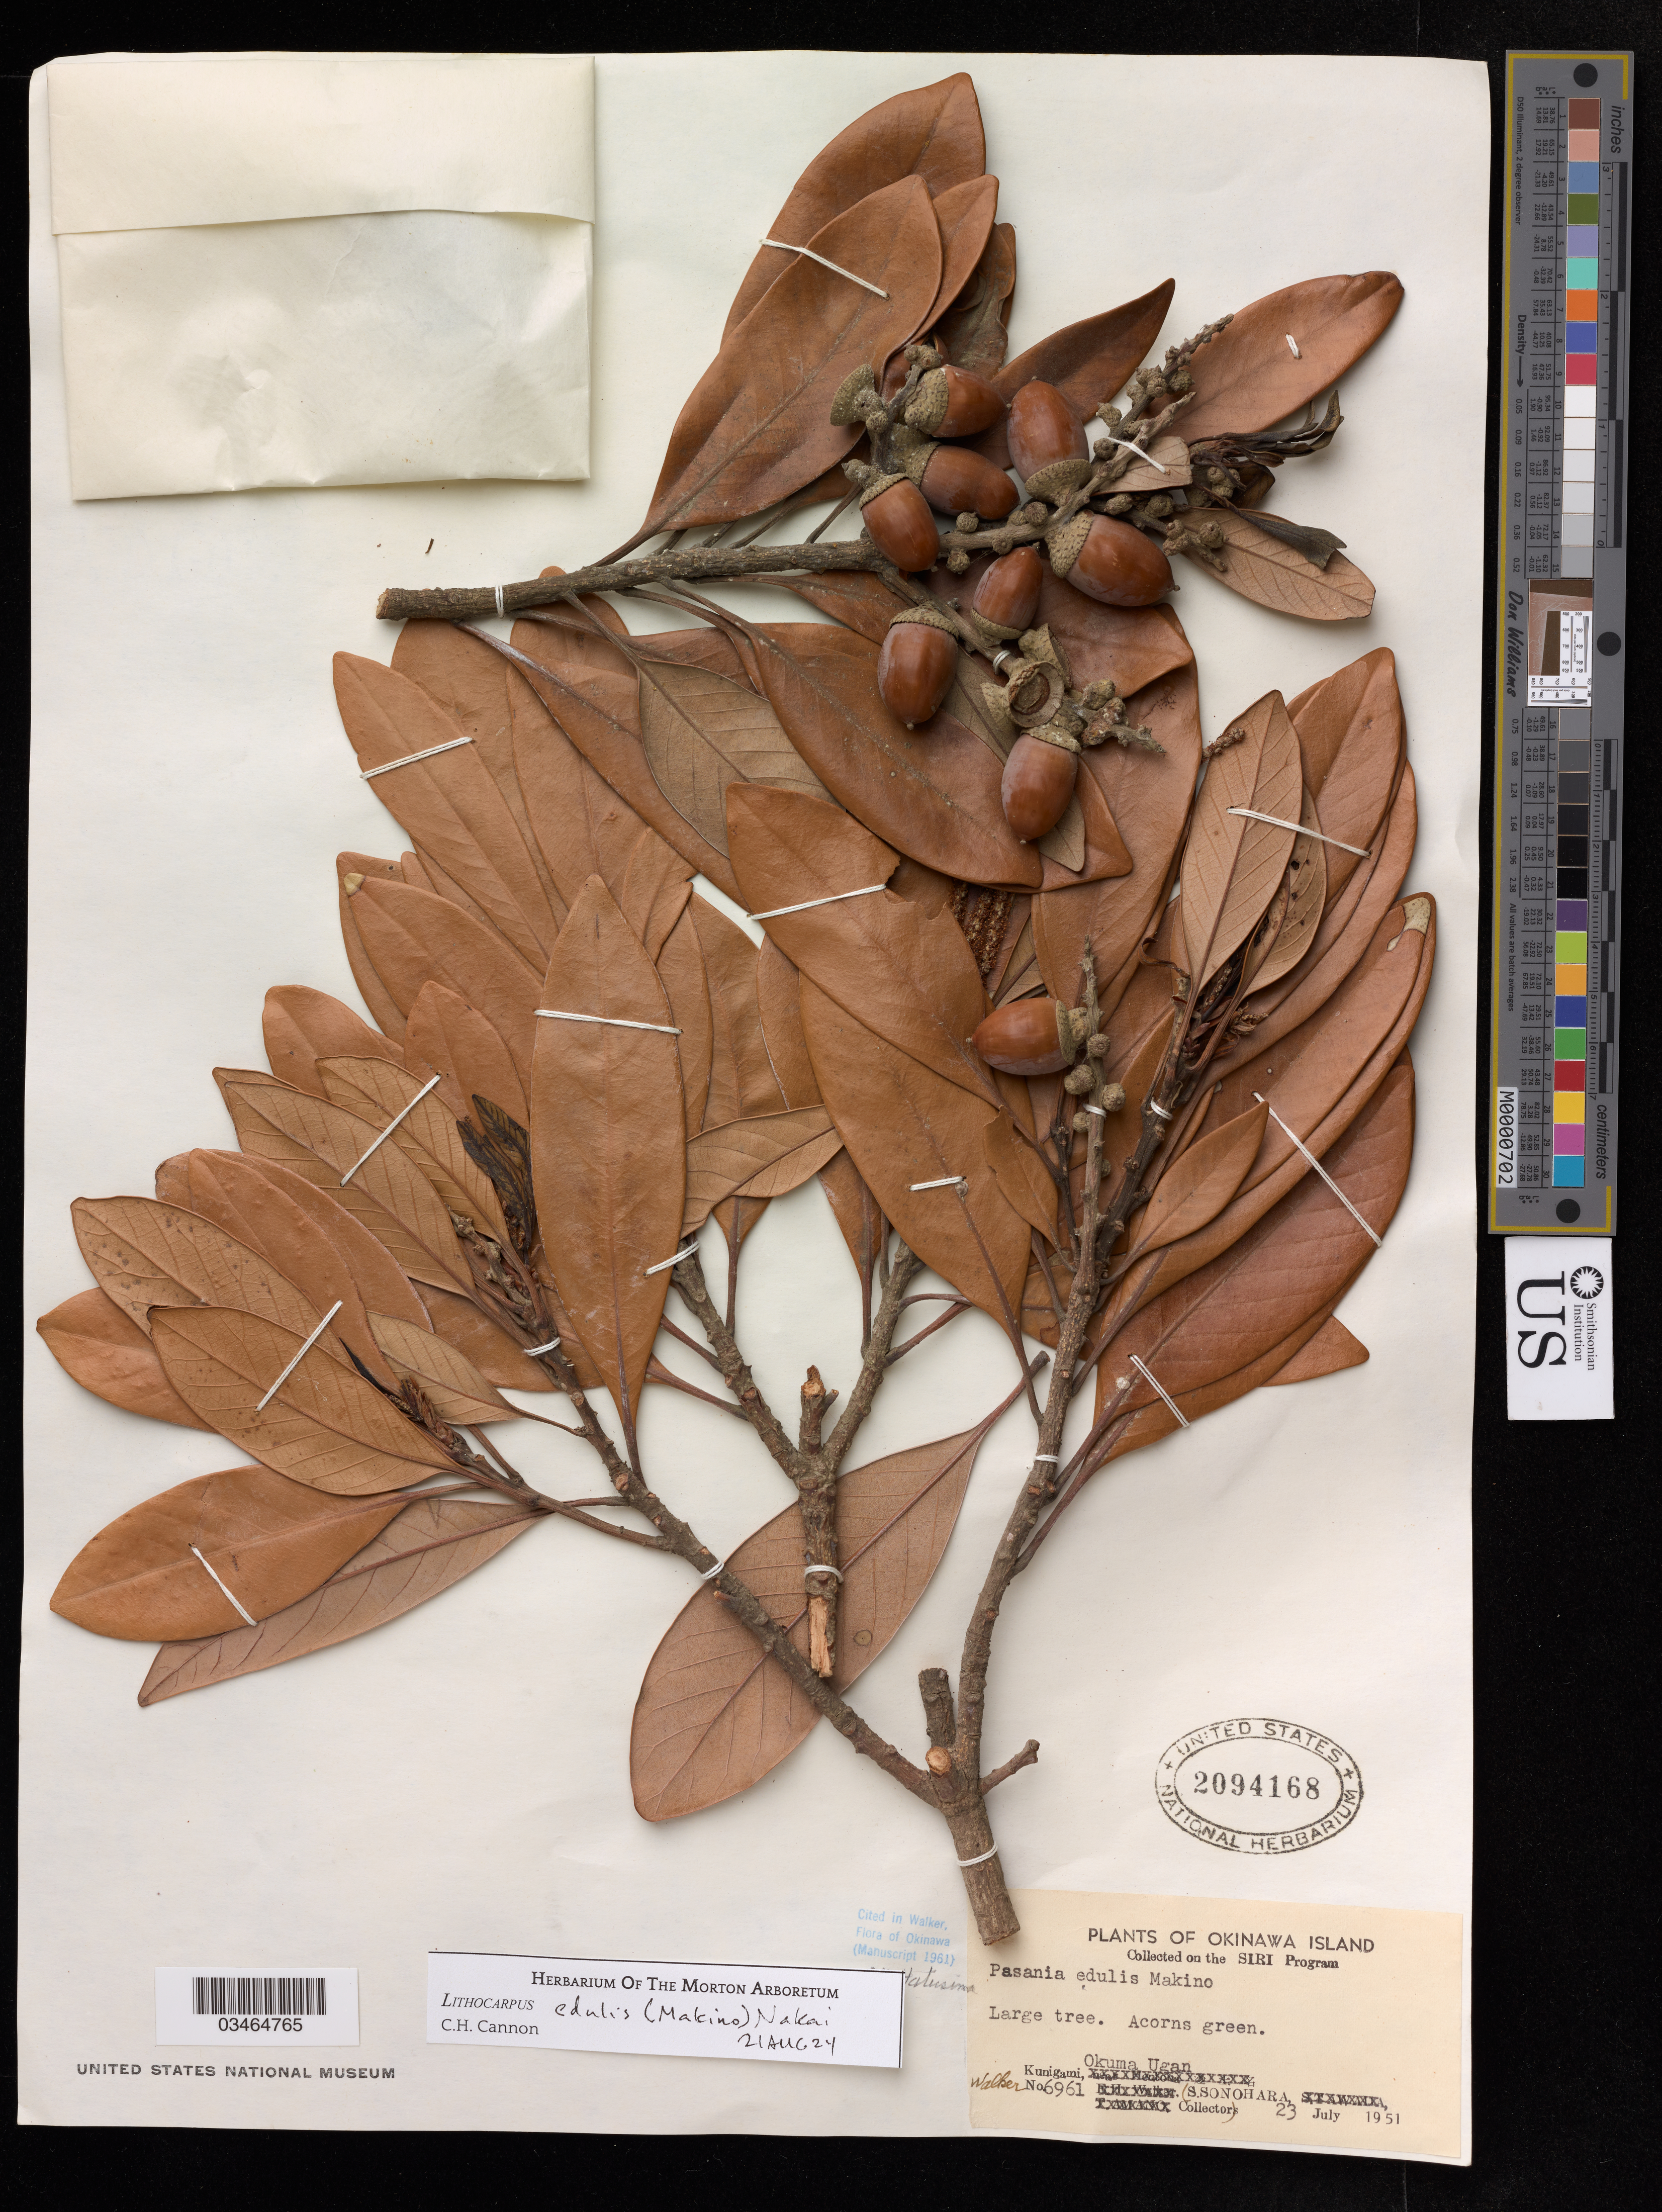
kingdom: Plantae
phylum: Tracheophyta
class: Magnoliopsida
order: Fagales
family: Fagaceae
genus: Lithocarpus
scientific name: Lithocarpus edulis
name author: (Makino) Nakai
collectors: S. Sonohara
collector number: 6961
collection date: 1951-07-23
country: Japan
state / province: Okinawa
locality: Kunigami, Okuma Ugan.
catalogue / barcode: US 2094168